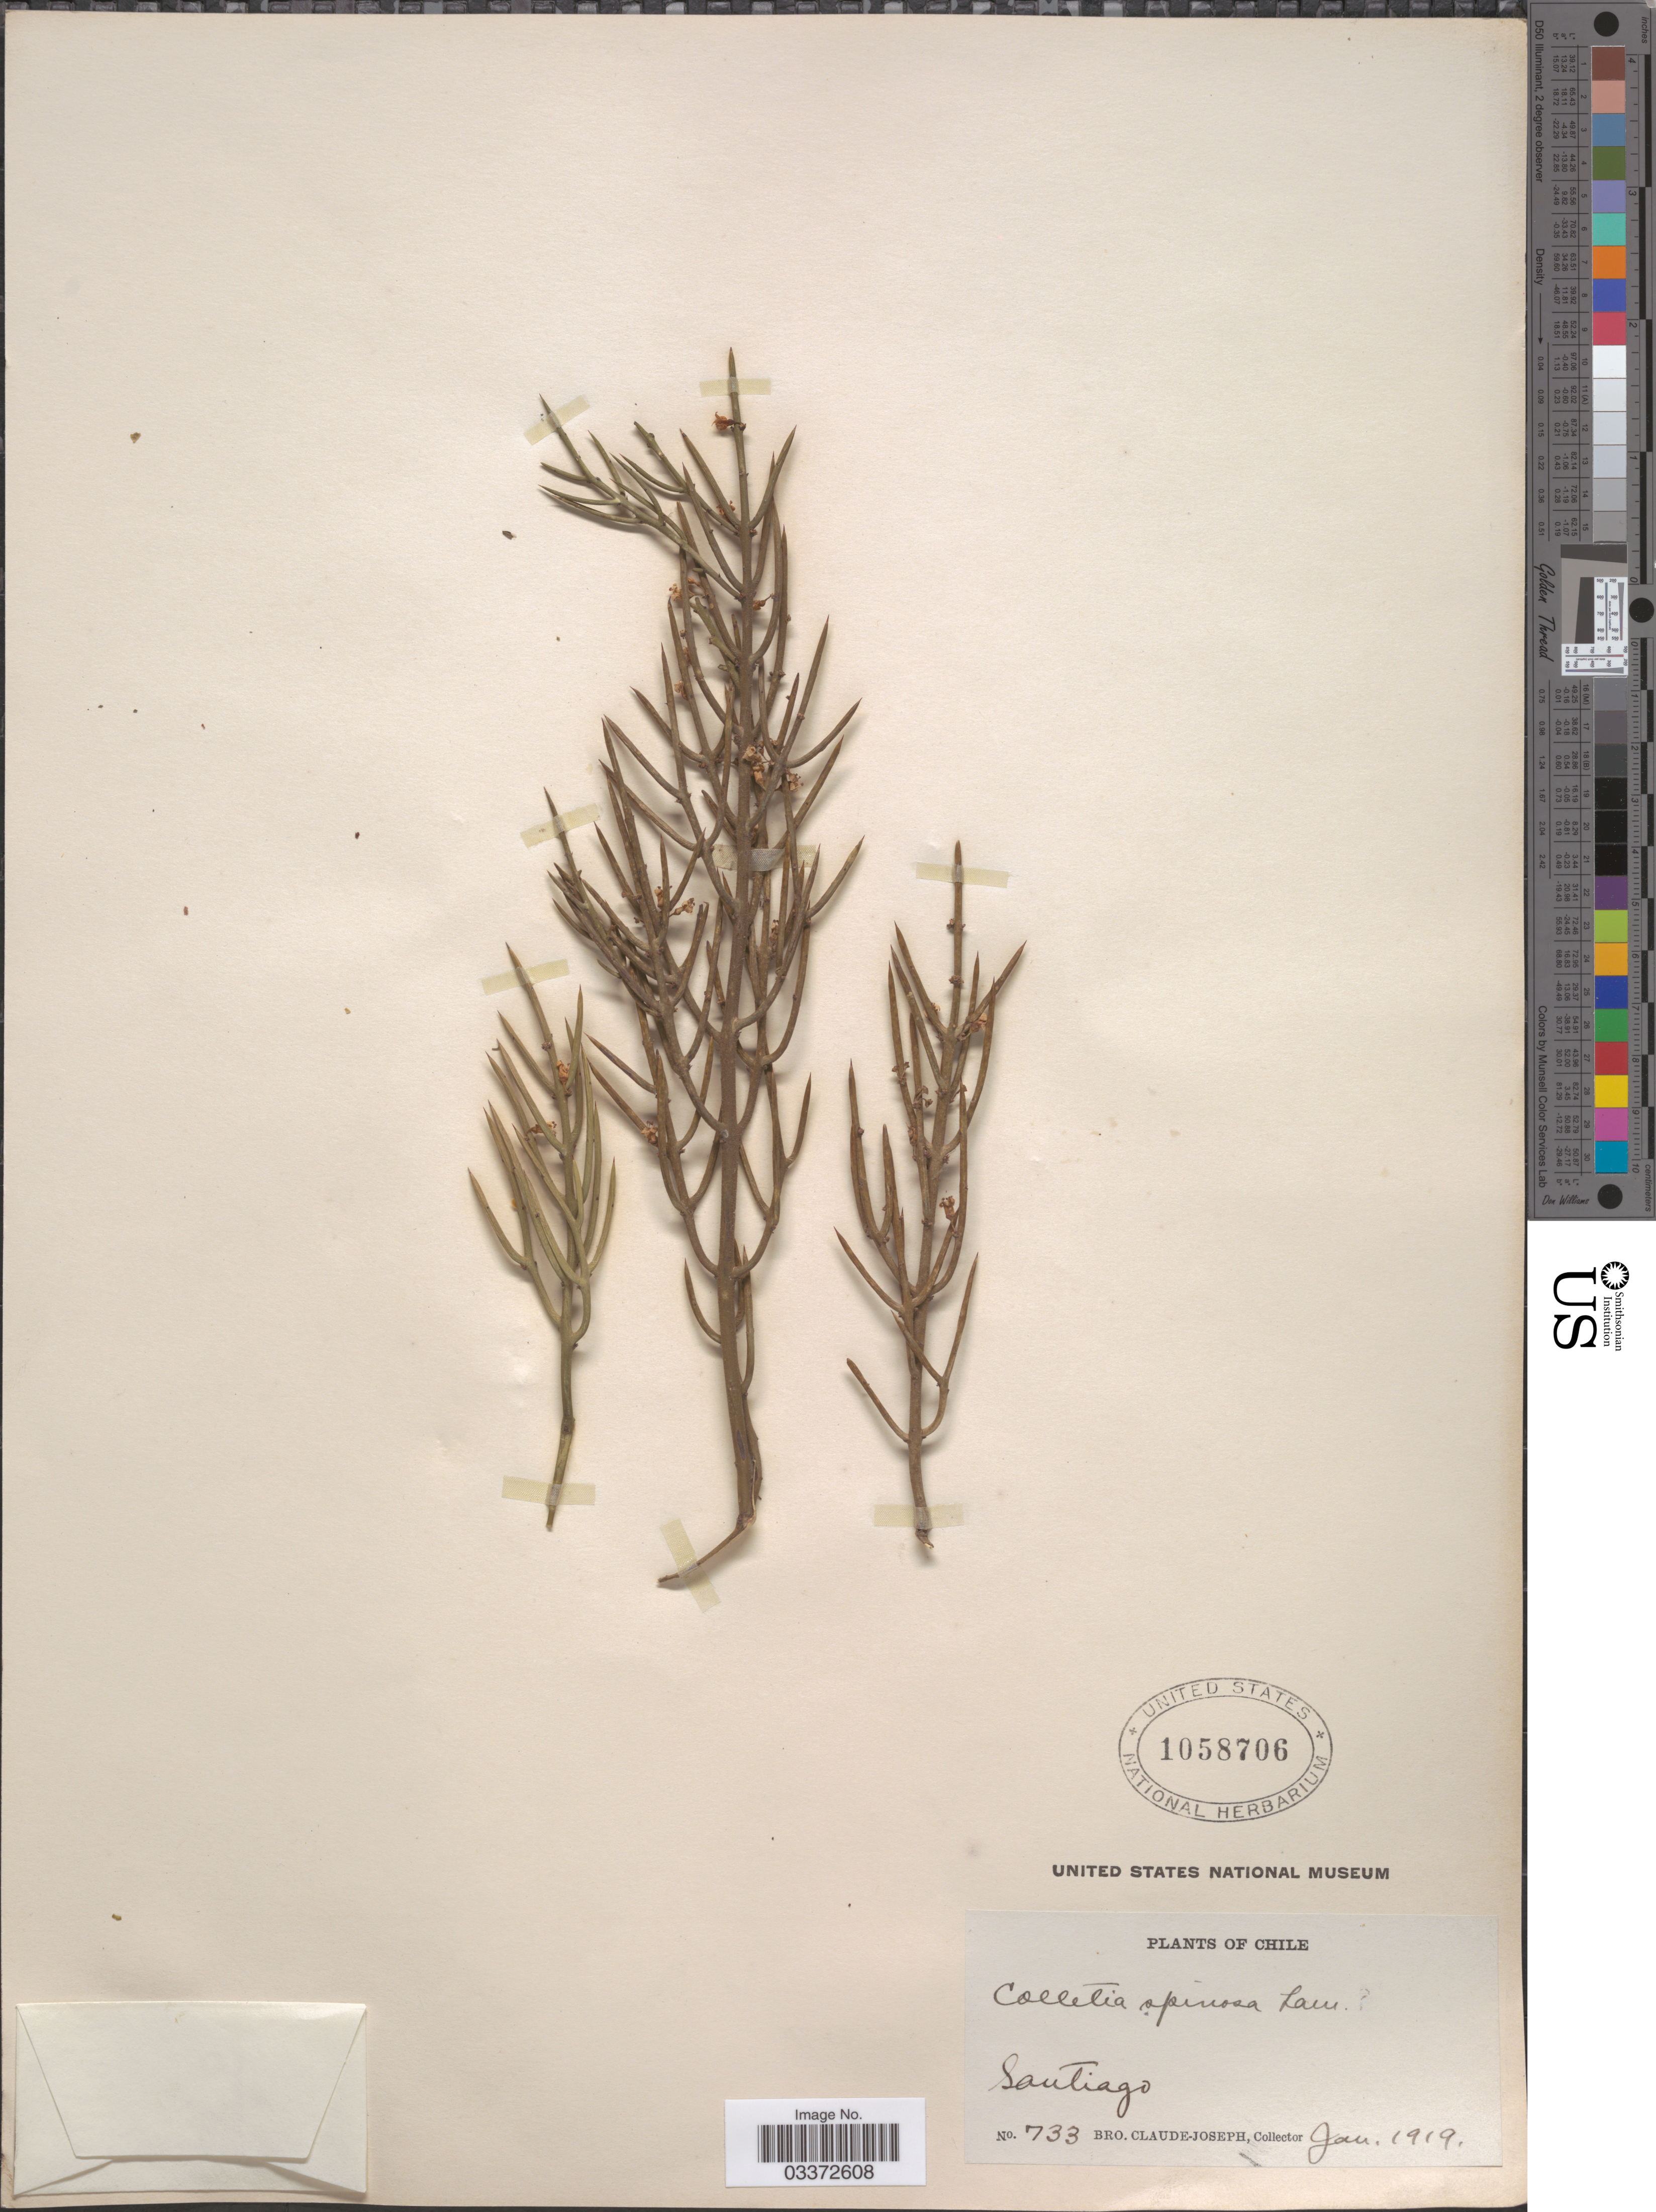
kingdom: Plantae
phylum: Tracheophyta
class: Magnoliopsida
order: Rosales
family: Rhamnaceae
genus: Colletia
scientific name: Colletia spinosa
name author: Lam.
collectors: Bro. Claude-Joseph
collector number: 733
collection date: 1919-01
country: Chile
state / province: Región Metropolitana (RM)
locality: Santiago.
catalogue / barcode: US 1058706